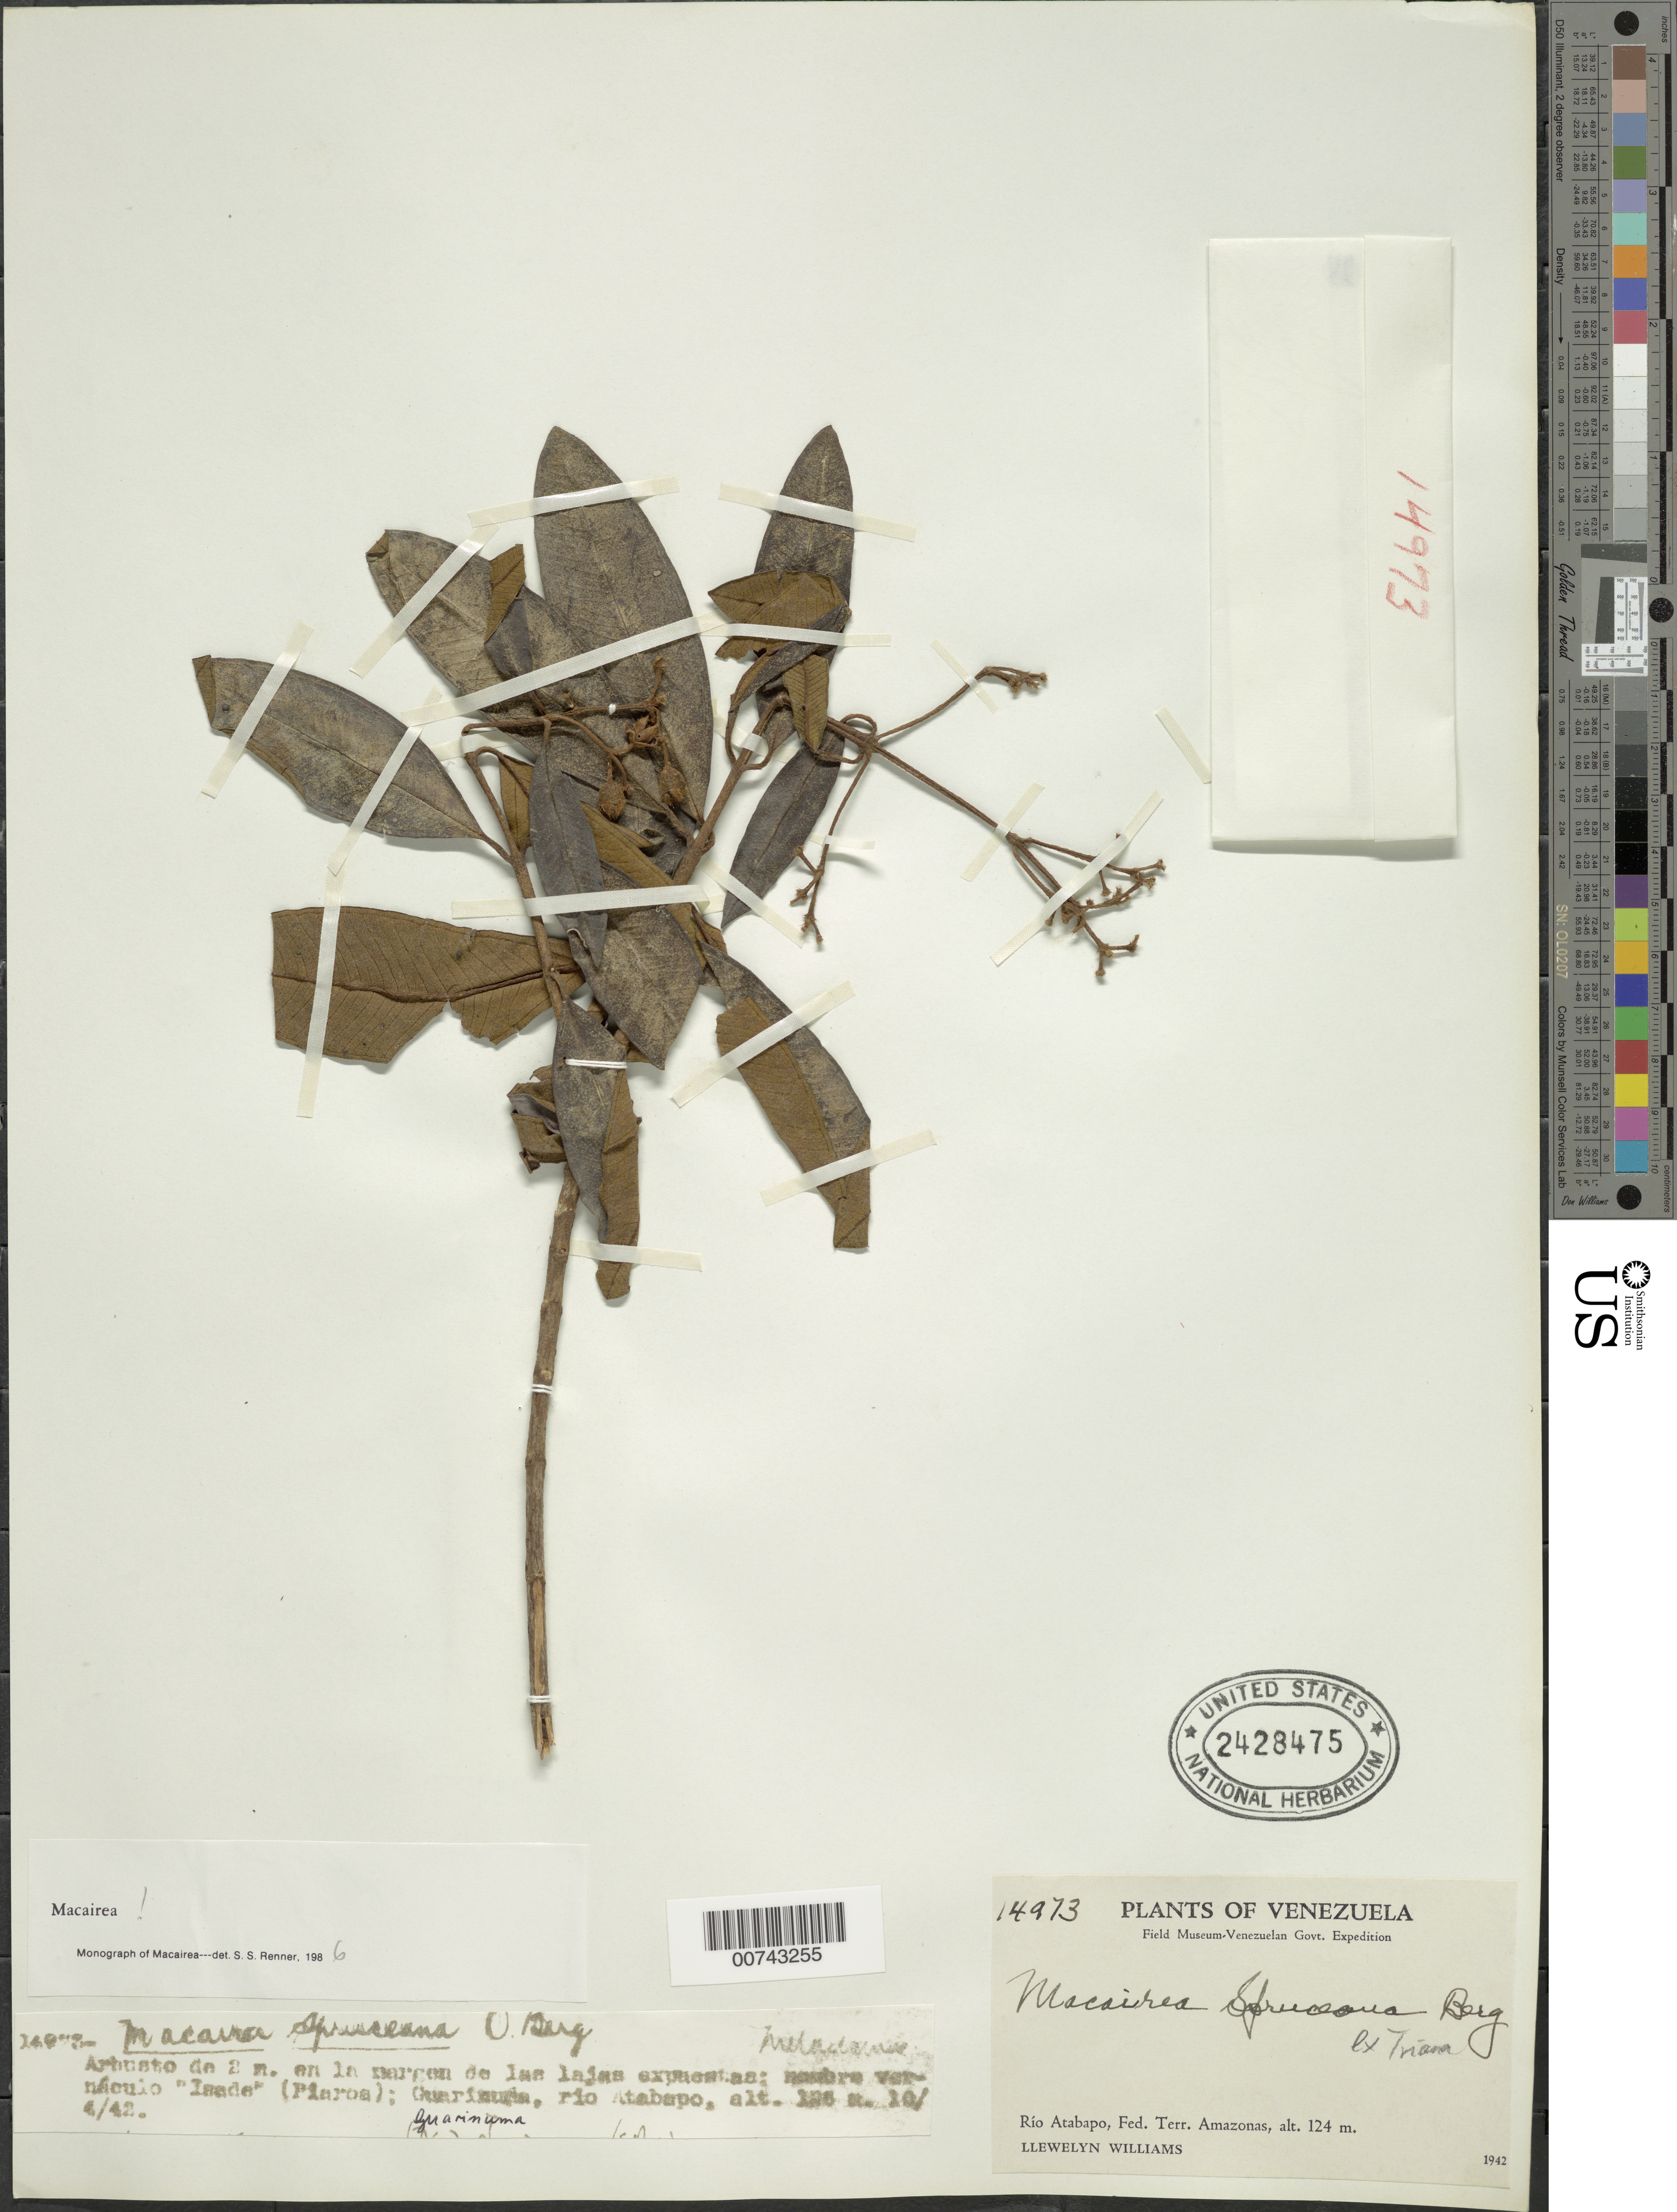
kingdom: Plantae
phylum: Tracheophyta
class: Magnoliopsida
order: Myrtales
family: Melastomataceae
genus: Macairea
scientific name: Macairea spruceana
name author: O. Berg ex Triana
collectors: Ll. Williams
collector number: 14973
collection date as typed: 10-Apr-42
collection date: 1942-04-10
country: Venezuela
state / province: Amazonas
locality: Guarinuma, Río Atabapo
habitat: Margen de las lajas graníticas expuestas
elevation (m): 120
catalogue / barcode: US 2428475